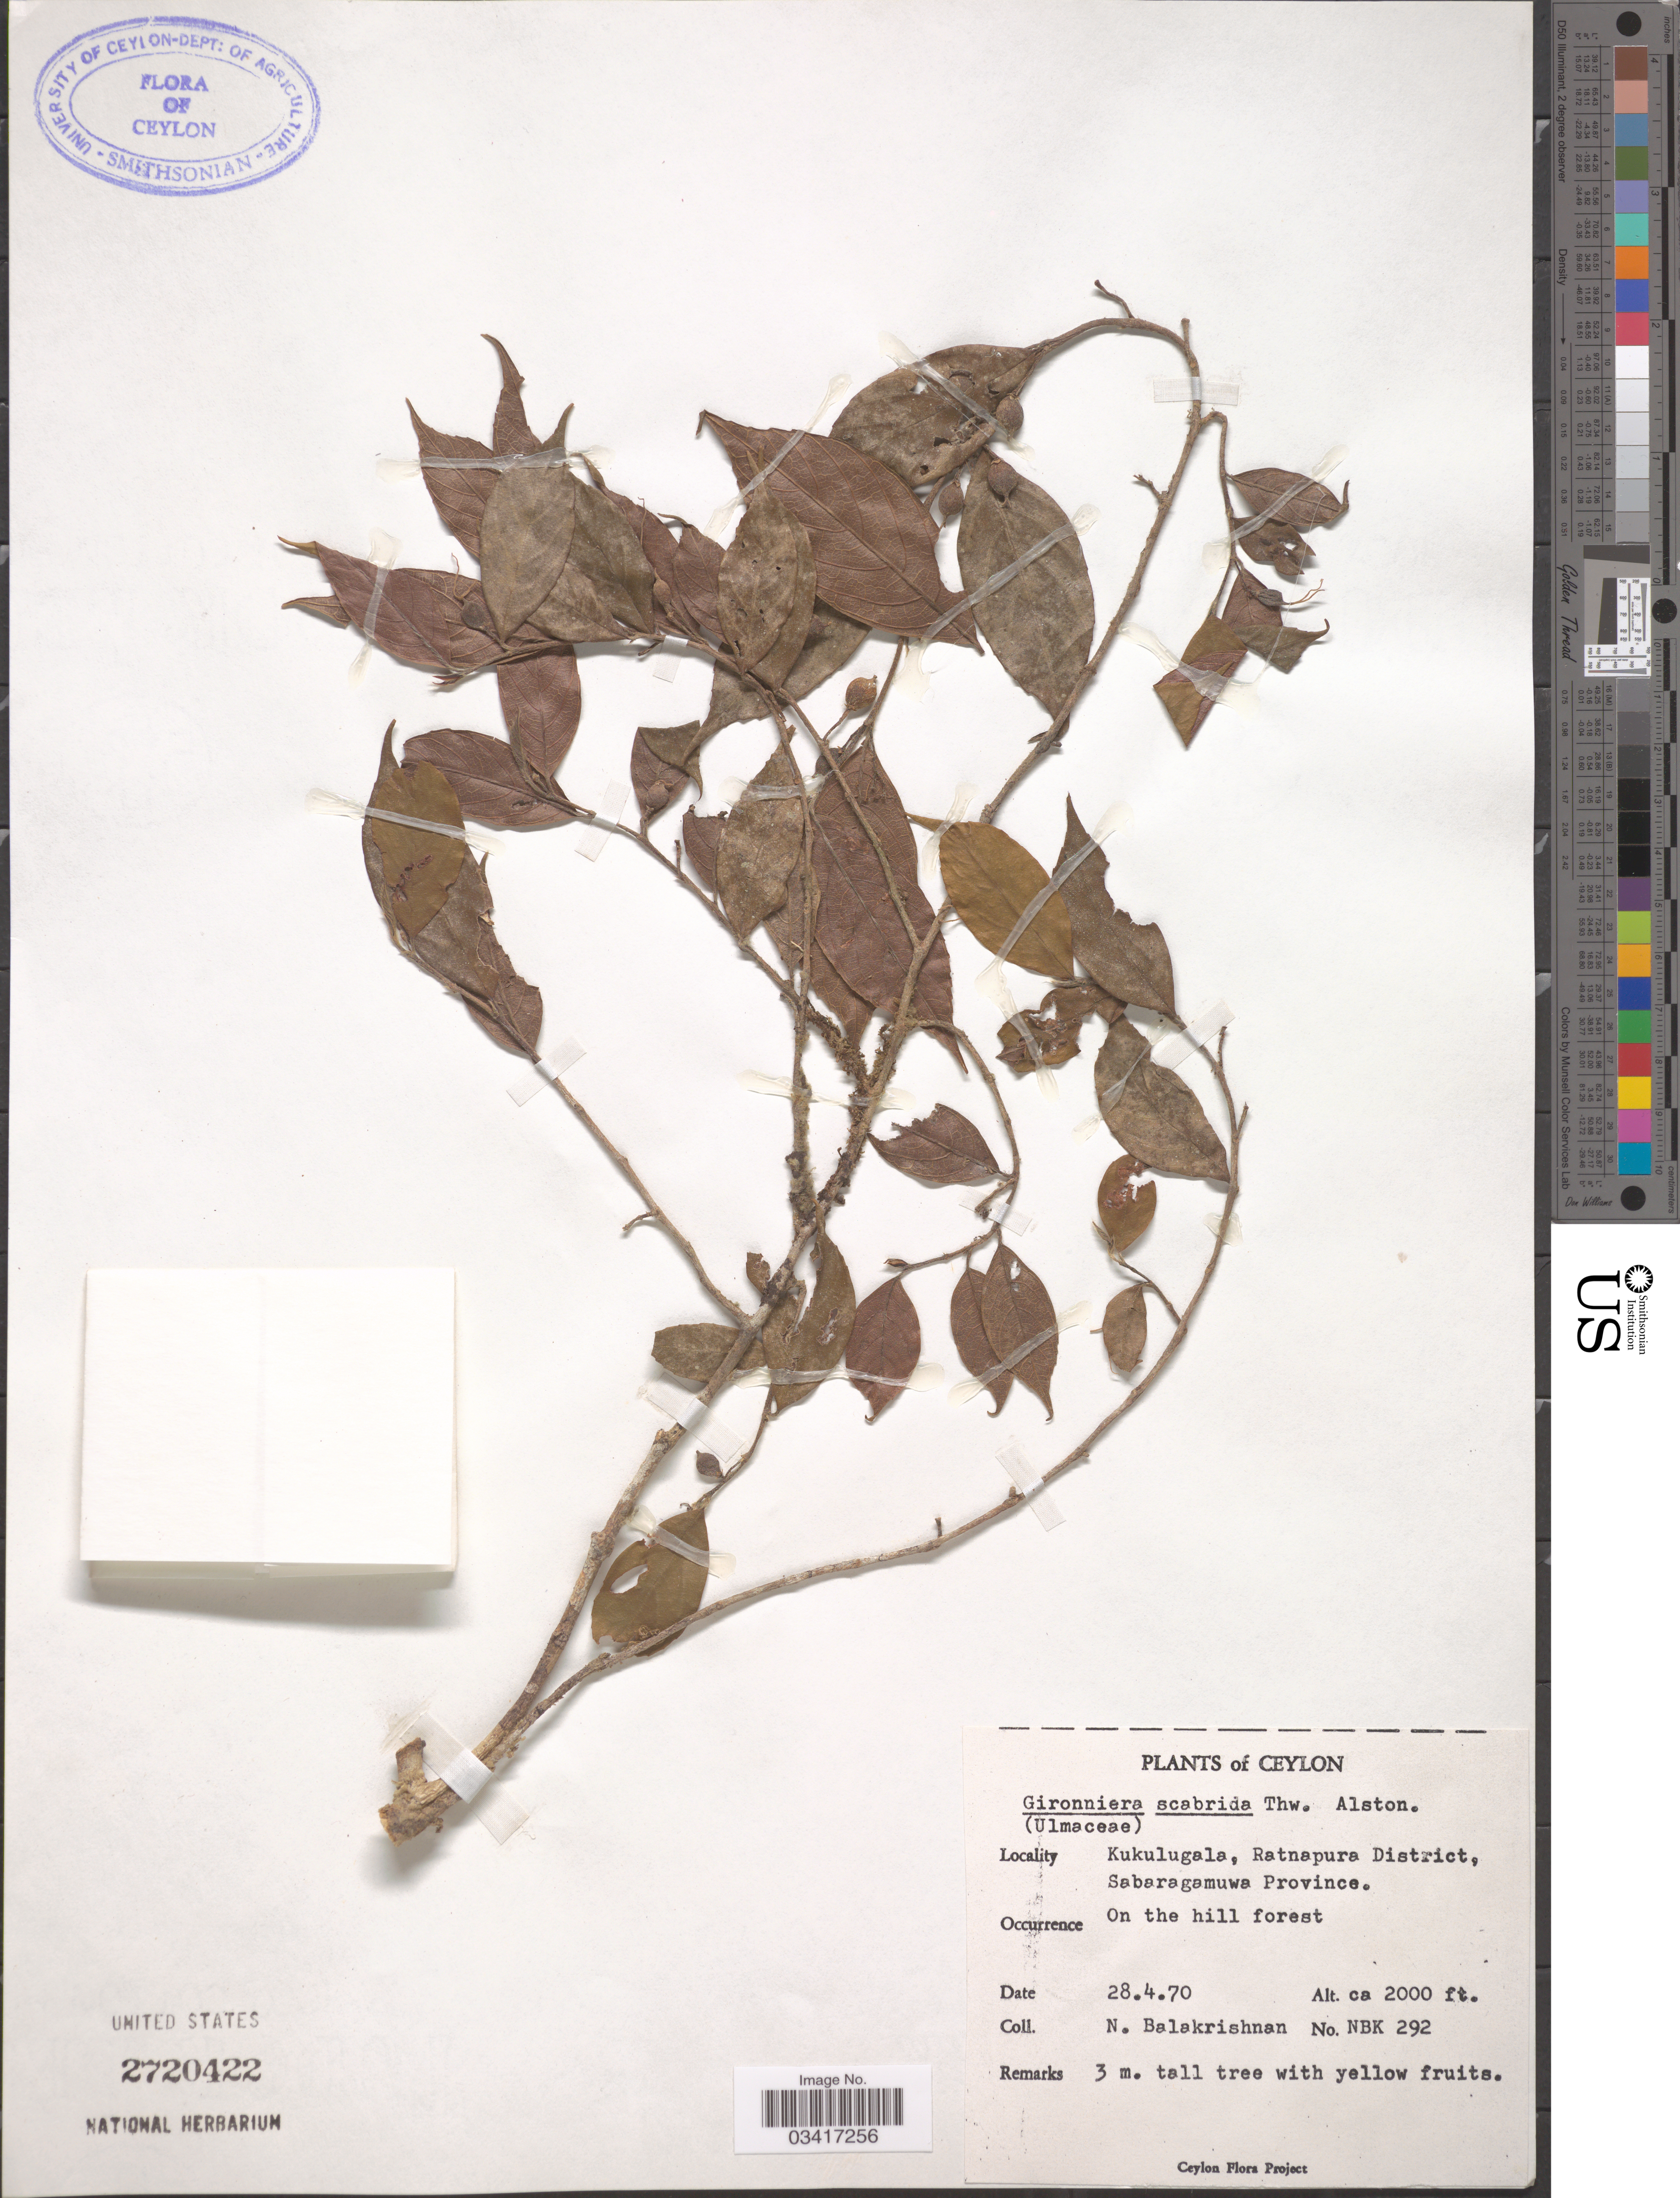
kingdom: Plantae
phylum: Tracheophyta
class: Magnoliopsida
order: Rosales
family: Cannabaceae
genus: Gironniera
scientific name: Gironniera parvifolia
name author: Planch.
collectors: N. Balakrishnan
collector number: NBK 292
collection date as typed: Transcribed d/m/y: 28/4/70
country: Sri Lanka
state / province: Sabaragamuwa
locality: Ceylon. Kukulugala, Ratnapura District.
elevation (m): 610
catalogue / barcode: US 2720422